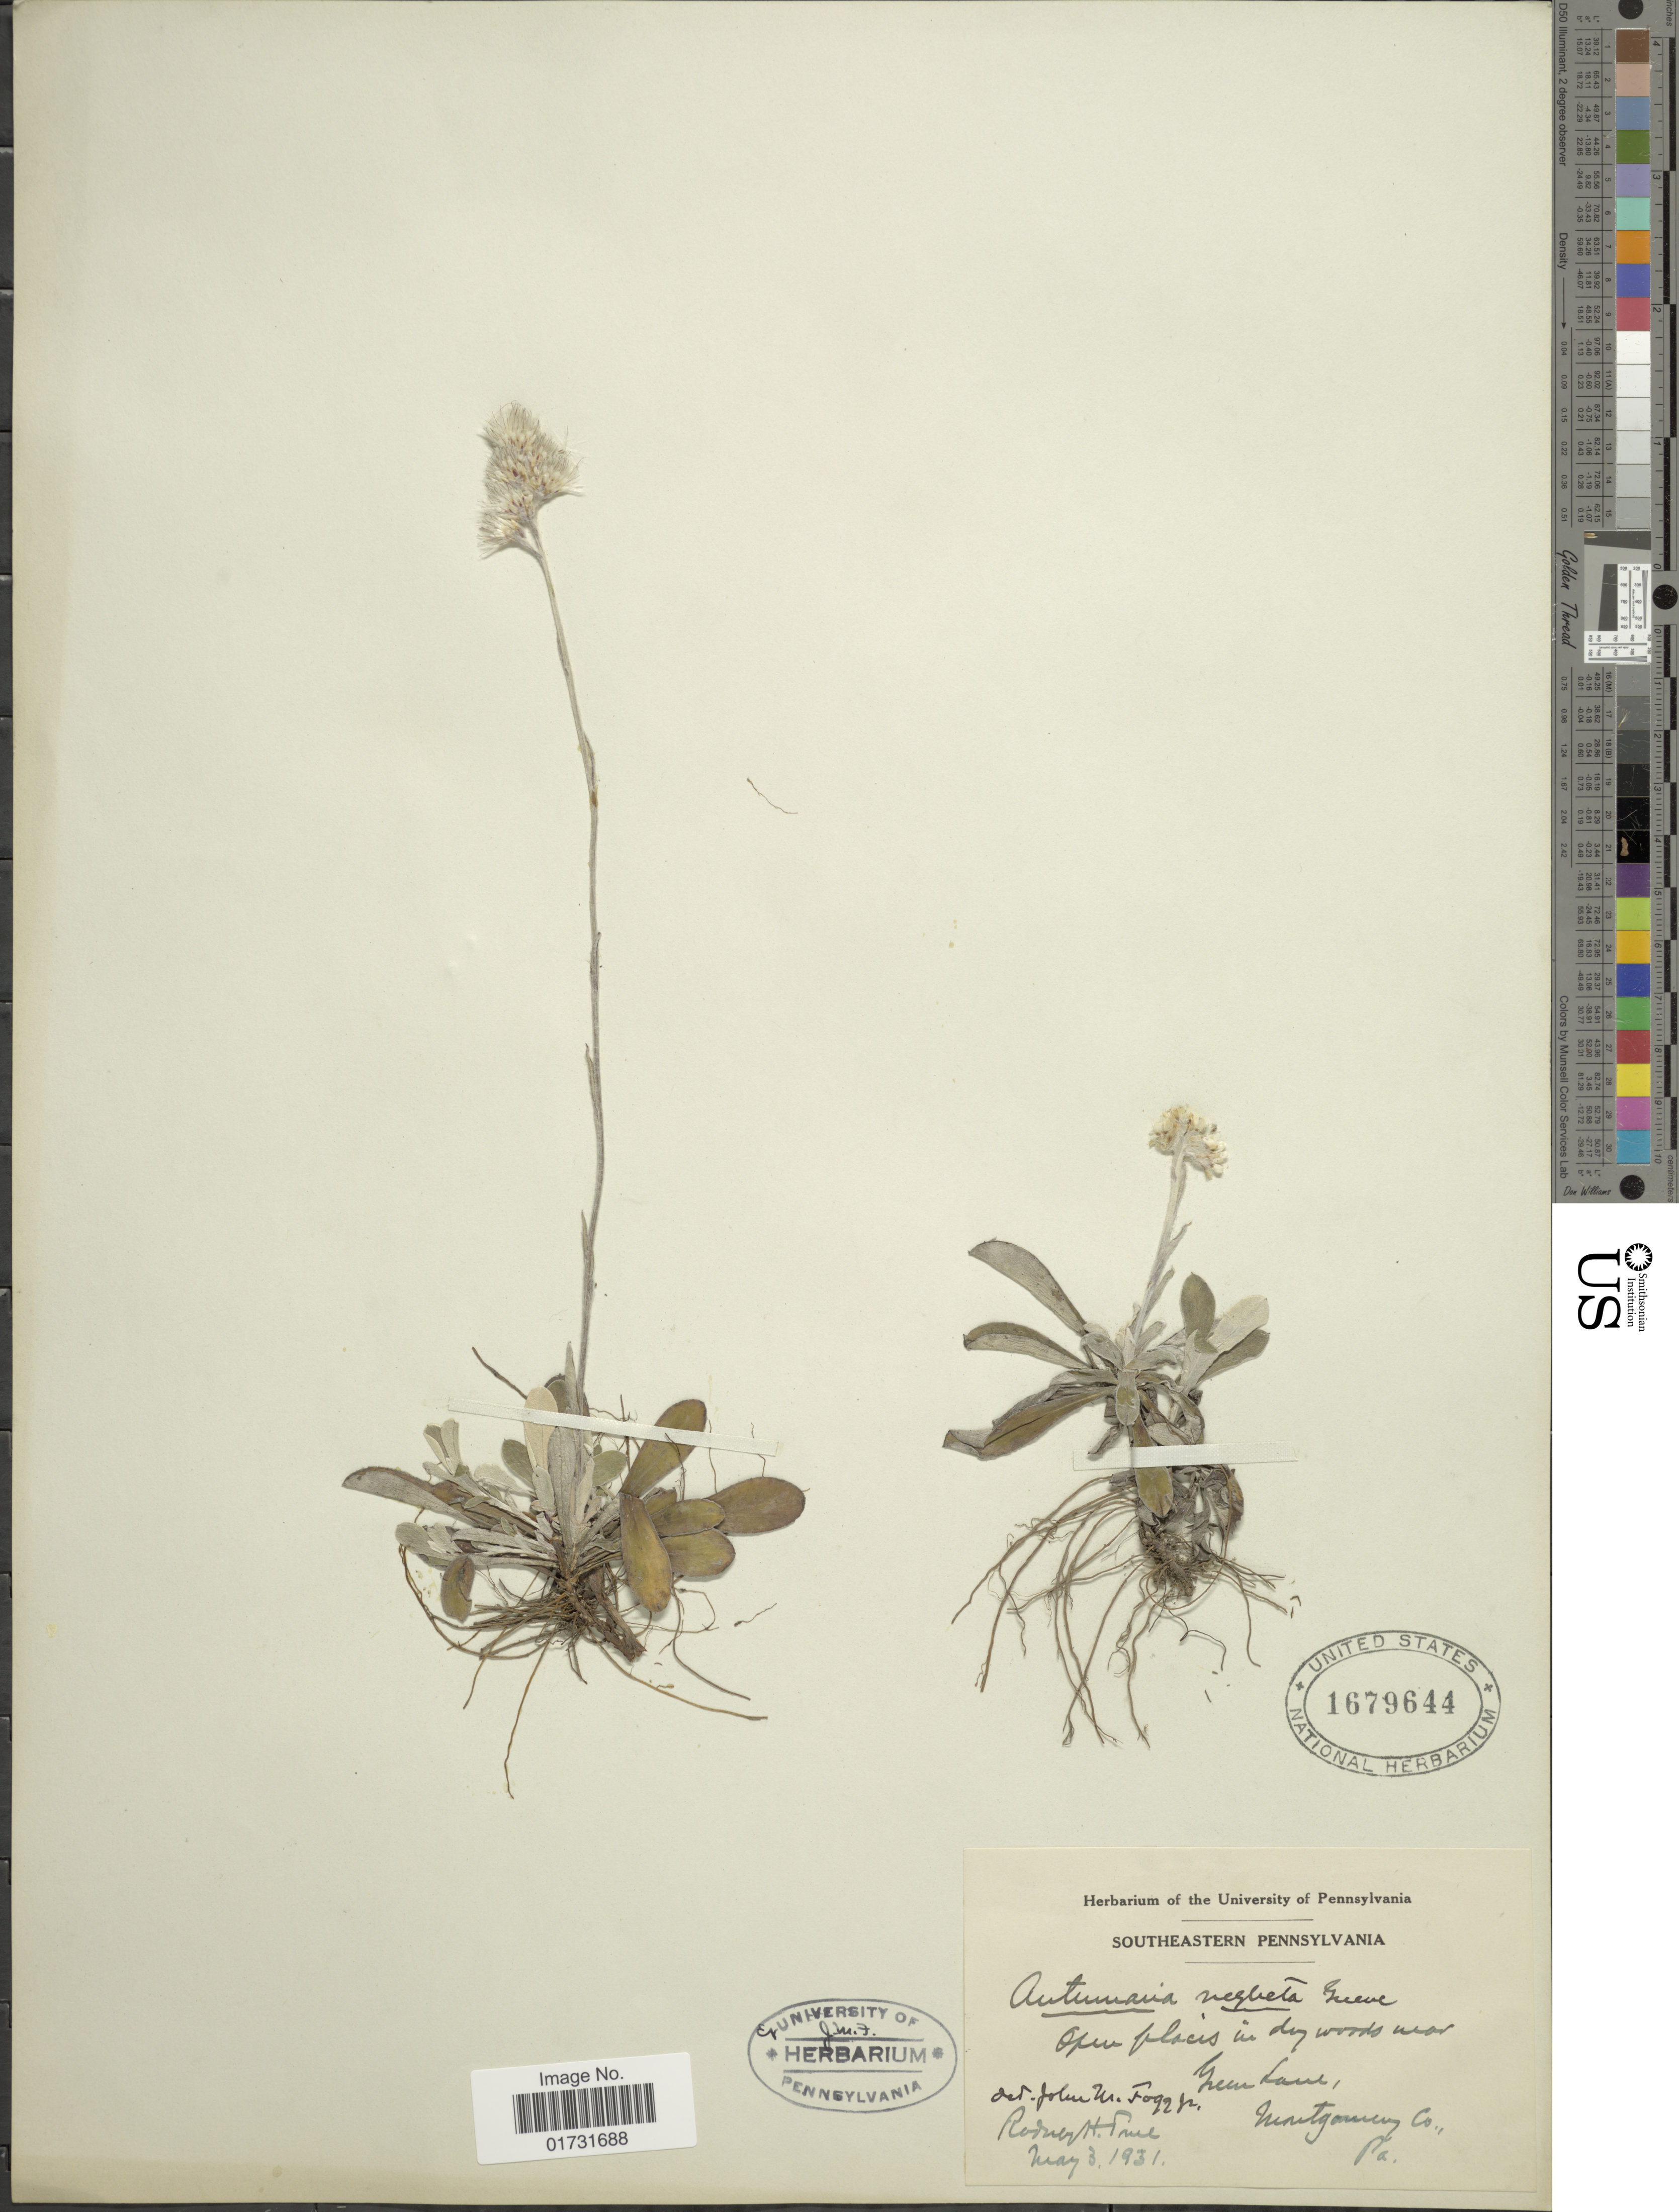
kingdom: Plantae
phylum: Tracheophyta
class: Magnoliopsida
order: Asterales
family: Asteraceae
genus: Antennaria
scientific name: Antennaria neglecta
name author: Greene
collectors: R. H. True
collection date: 1931-05-03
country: United States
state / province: Pennsylvania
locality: Green Lane, Montgomery Co.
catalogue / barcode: US 1679644